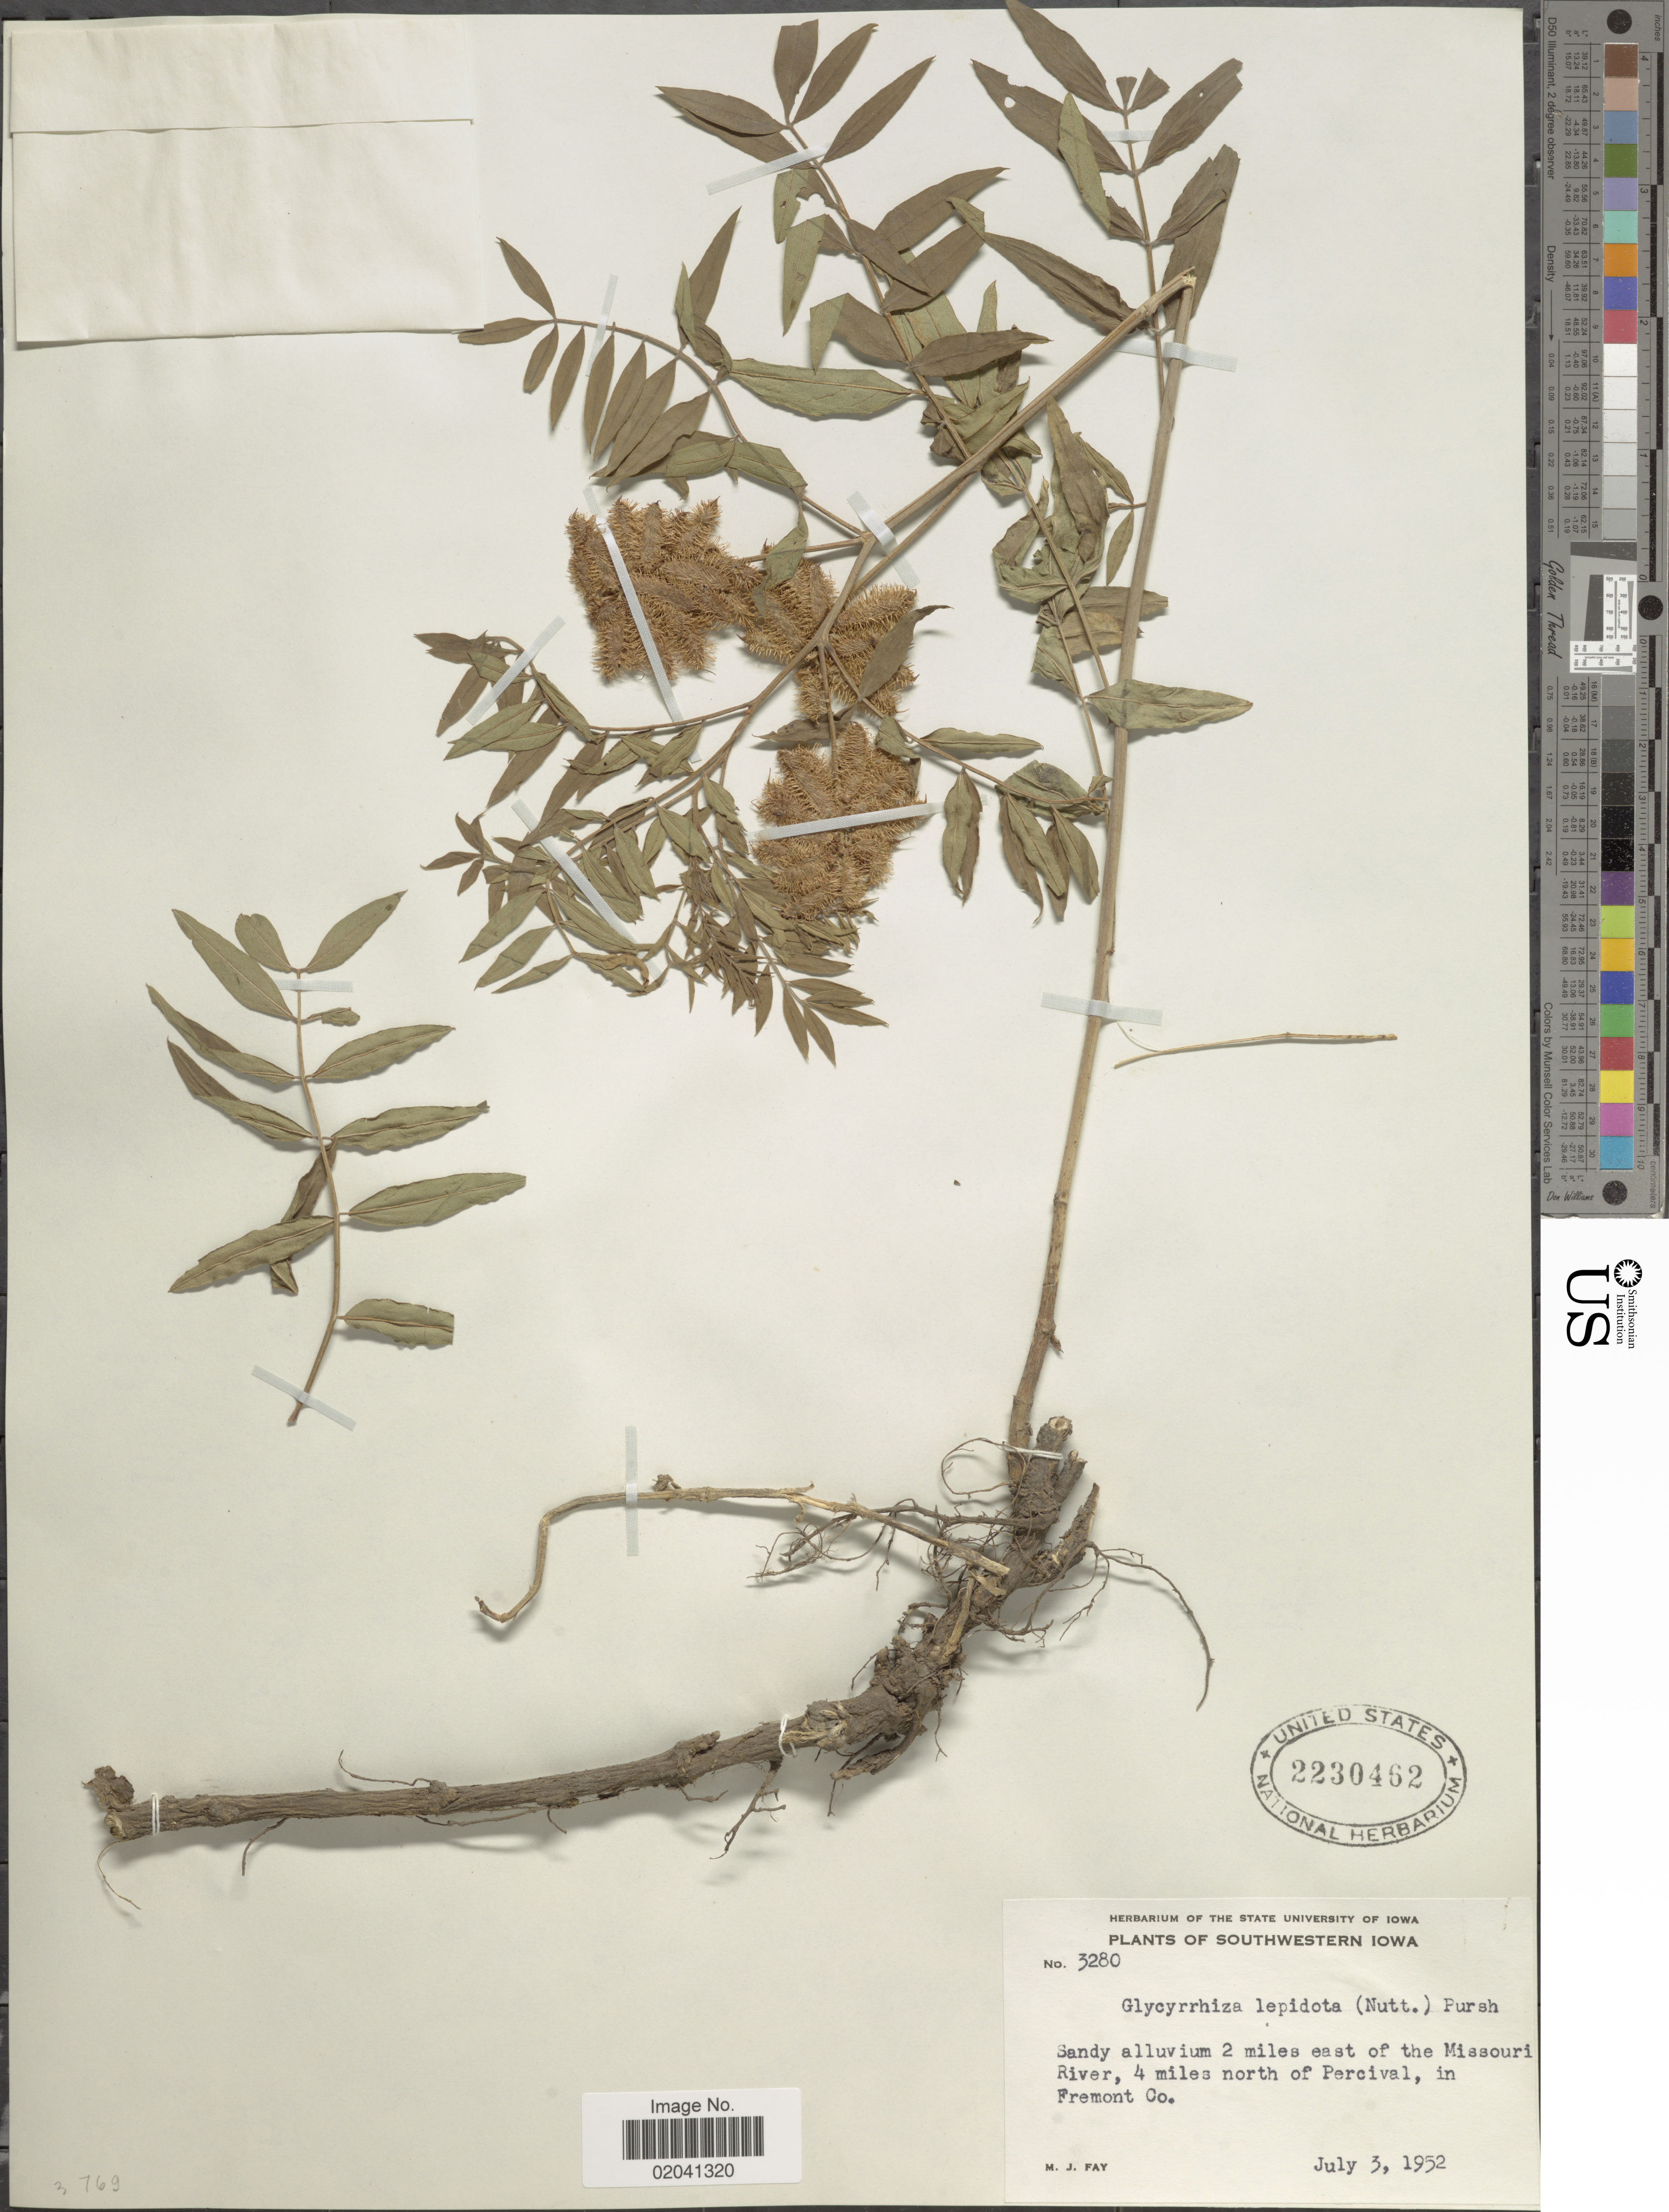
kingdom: Plantae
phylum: Tracheophyta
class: Magnoliopsida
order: Fabales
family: Fabaceae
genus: Glycyrrhiza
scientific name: Glycyrrhiza lepidota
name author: Pursh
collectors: M. Fay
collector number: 3280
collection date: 1952-07-03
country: United States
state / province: Iowa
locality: Southwestern Iowa. 2 miles east of the Missouri river, 4 miles north of Percival, in Fremont Co.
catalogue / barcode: US 2230462